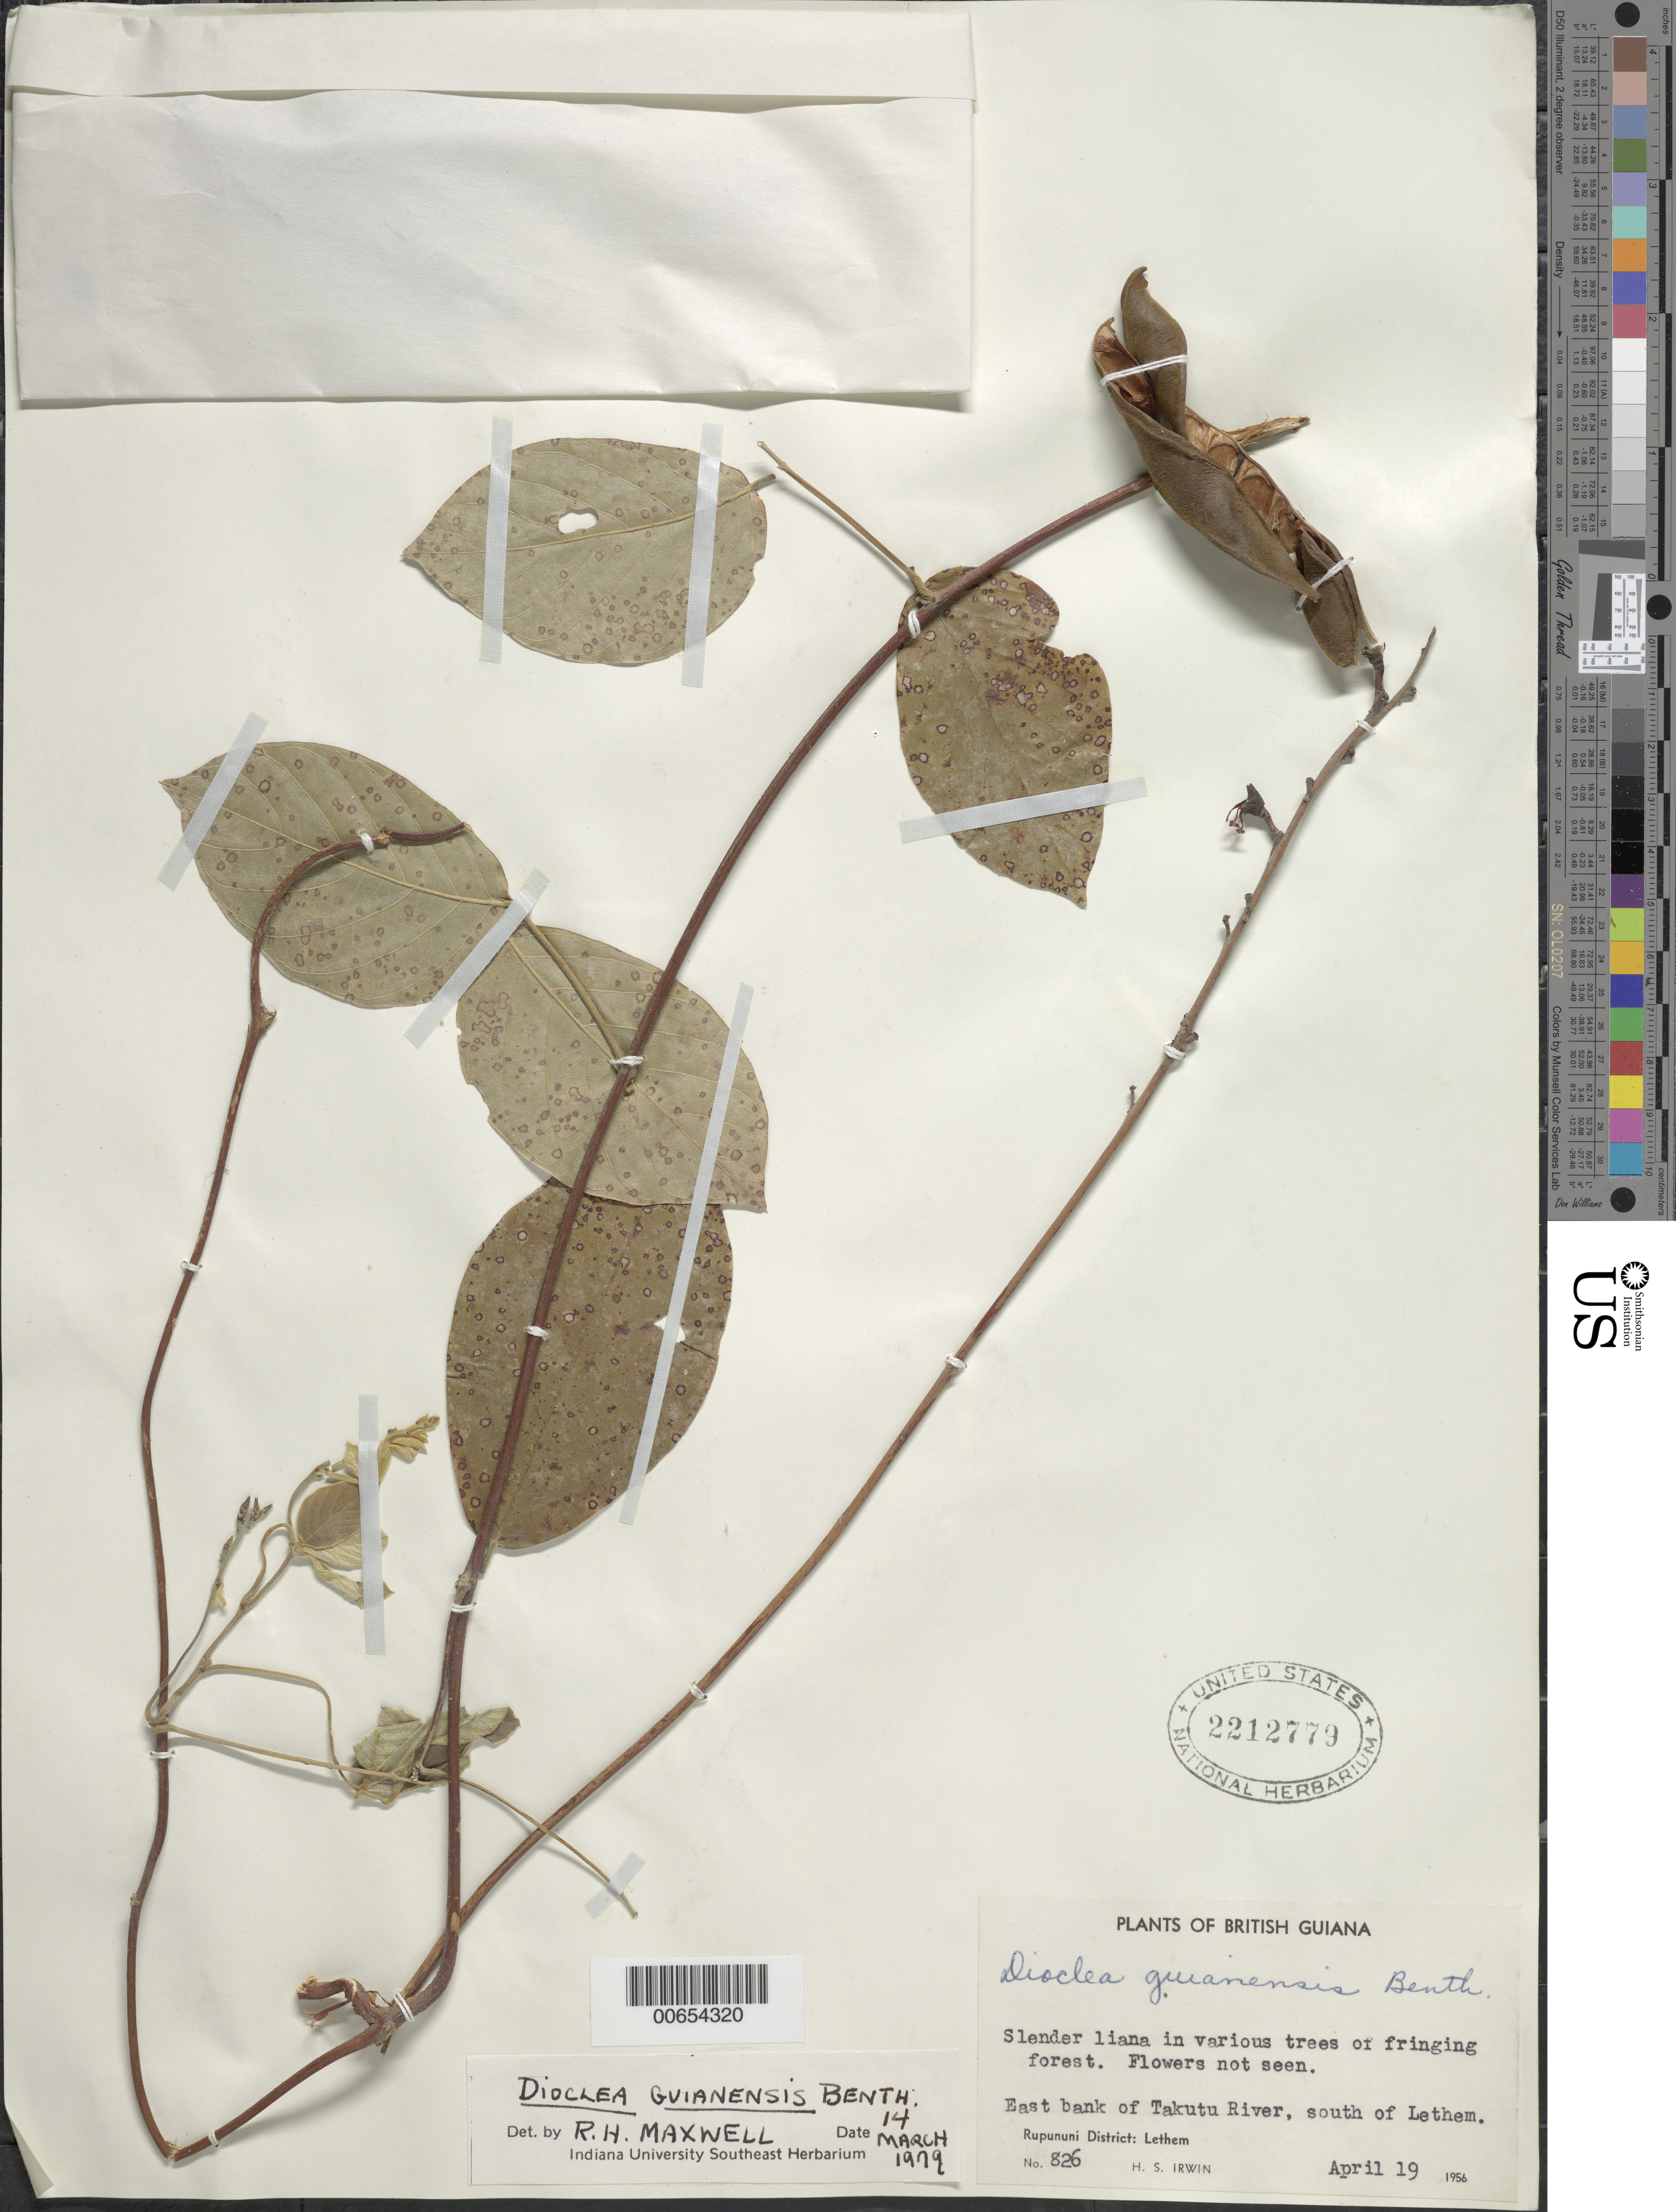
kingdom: Plantae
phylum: Tracheophyta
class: Magnoliopsida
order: Fabales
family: Fabaceae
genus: Dioclea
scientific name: Dioclea guianensis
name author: Benth.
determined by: Maxwell, R. H., (JEF), Indiana University Southeast (UNITED STATES)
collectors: H. Irwin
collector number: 826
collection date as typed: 19-Apr-56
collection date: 1956-04-19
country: Guyana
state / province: U. Takutu-U. Essequibo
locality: Lethem, S. of, east bank of Takutu R., Rupununi Dist.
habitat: Forest fringing river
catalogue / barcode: US 2212779